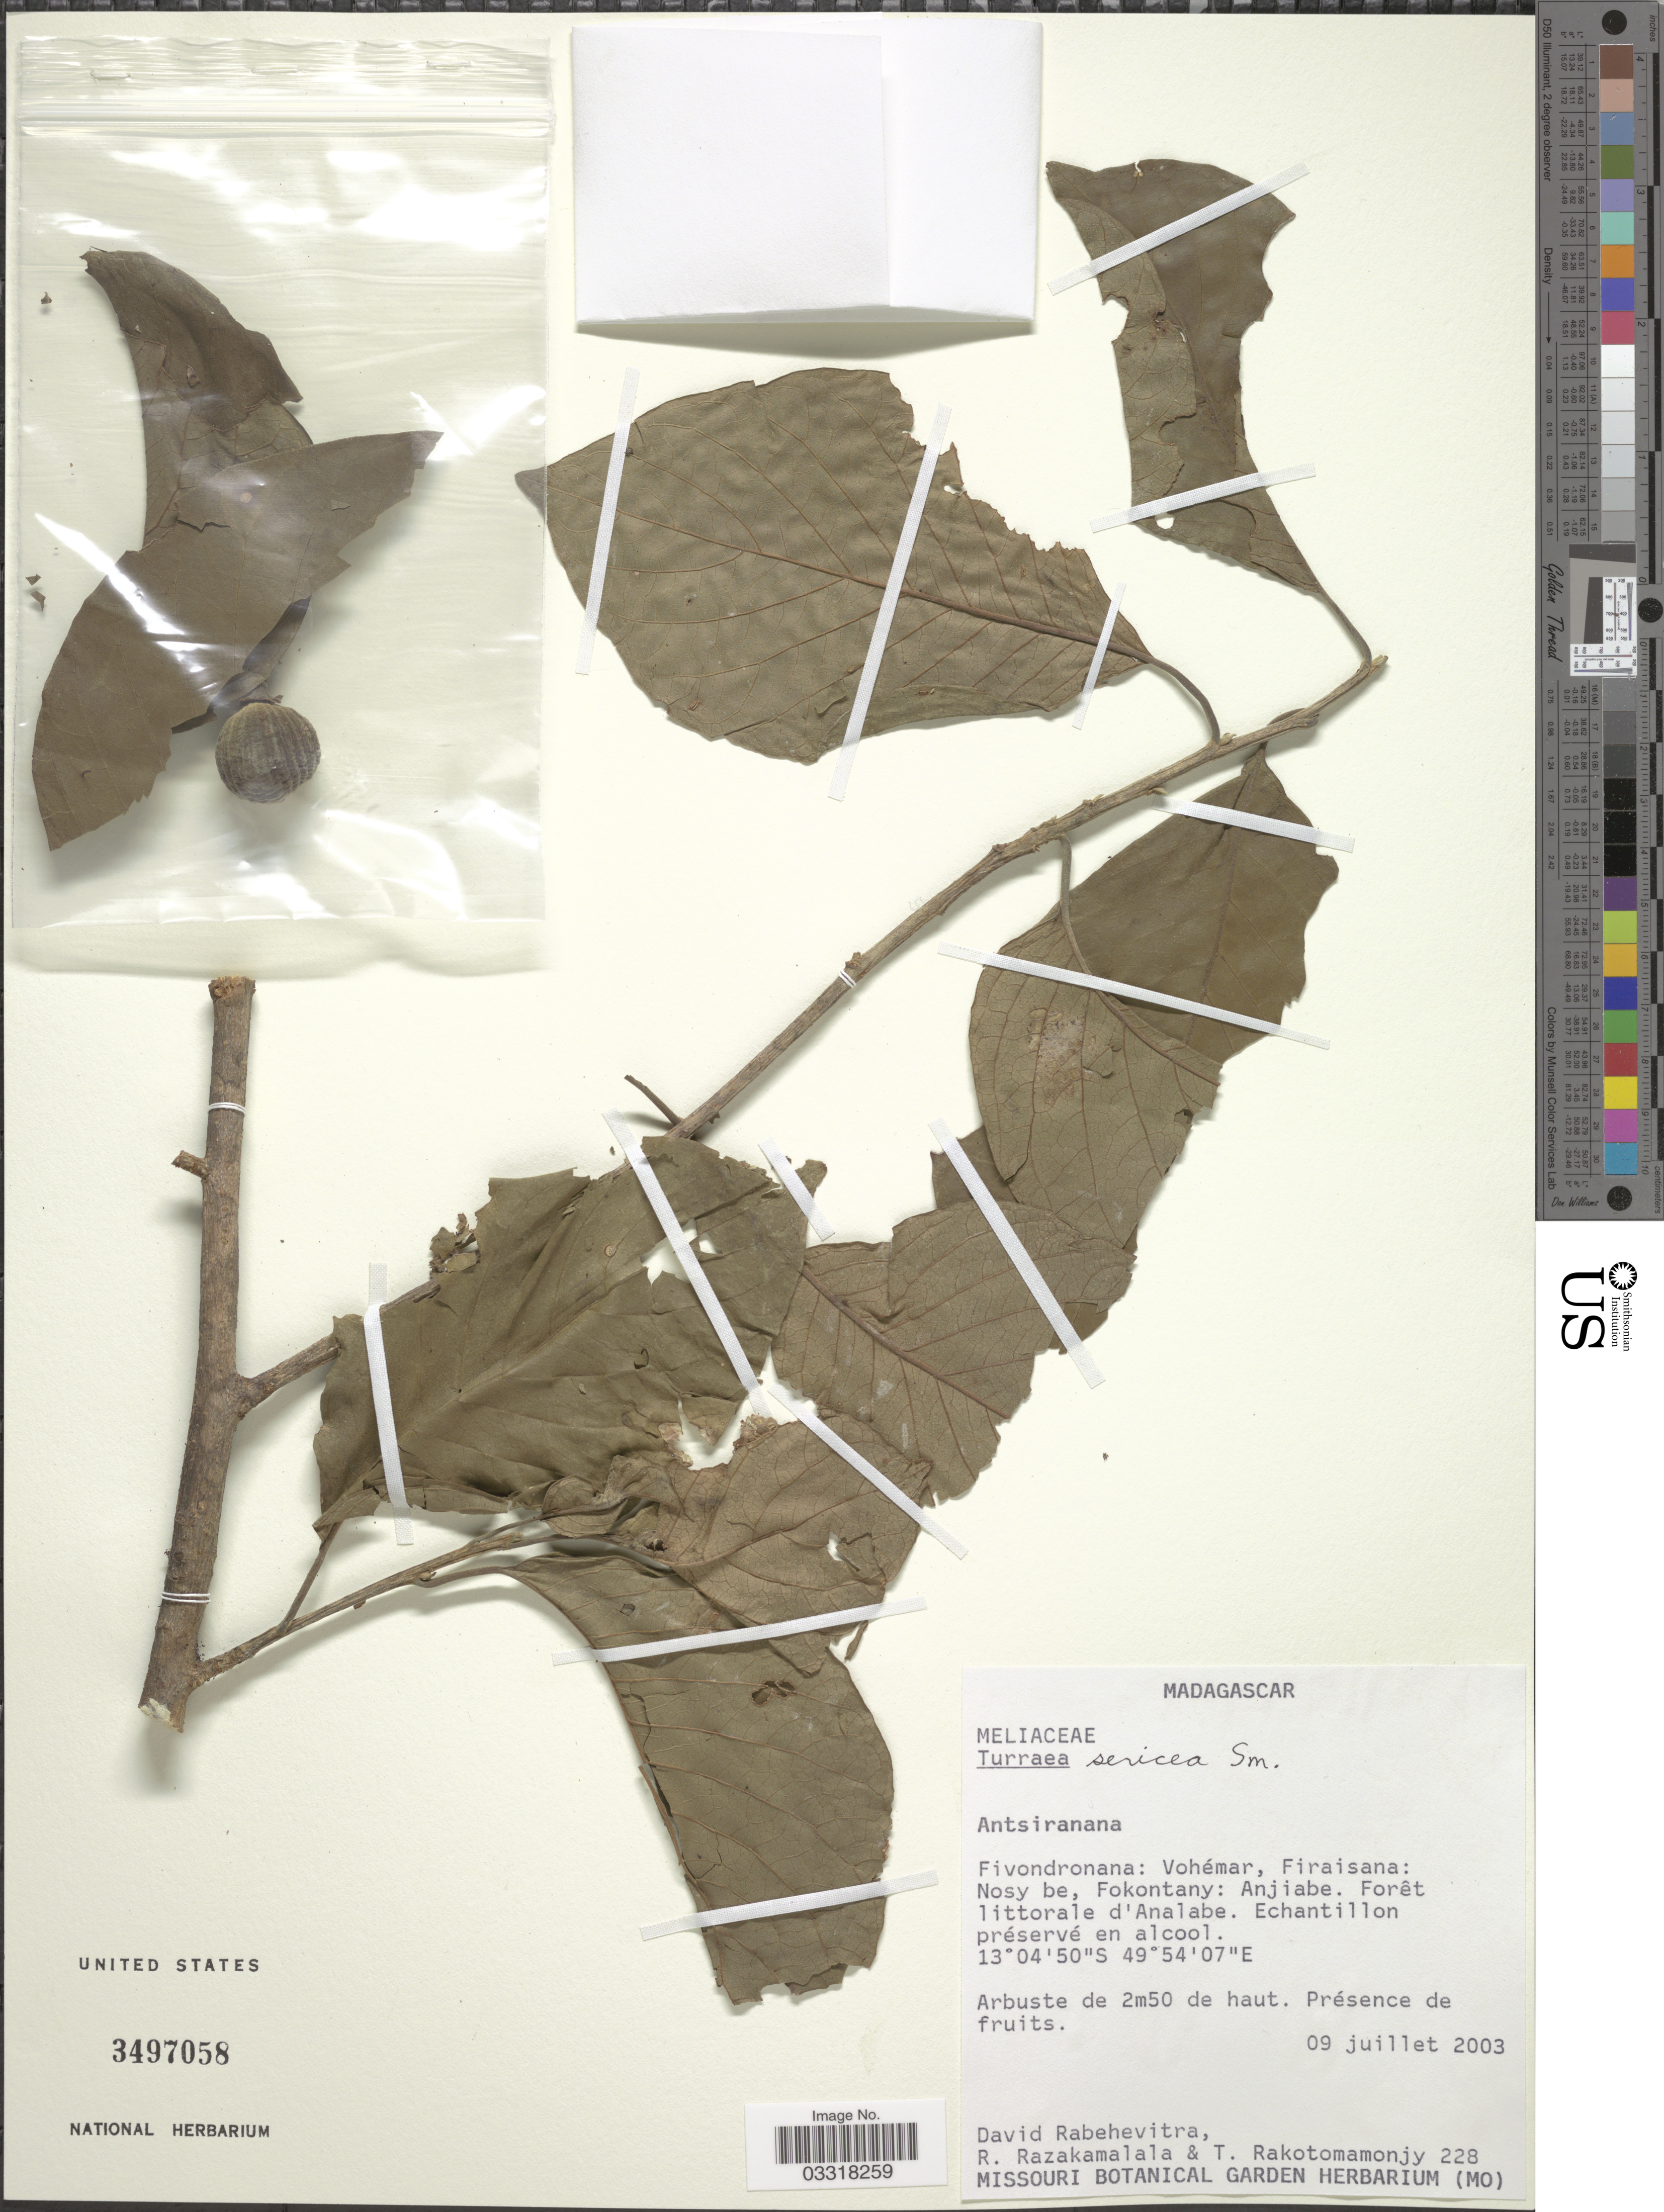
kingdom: Plantae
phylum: Tracheophyta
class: Magnoliopsida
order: Sapindales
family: Meliaceae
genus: Turraea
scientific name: Turraea sericea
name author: Sm.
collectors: D. Rabehevitra, R. Razakamalala & T. Rakotomamonjy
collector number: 228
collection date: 2003-07-09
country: Madagascar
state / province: Sava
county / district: Vohémar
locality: Fivondronana: Vohémar, Firaisana: Nosy be, Fokontany: Anjiabe. Forêt littorale d'Analabe. [INTERPRETTED: Nosibe]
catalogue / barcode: US 3497058